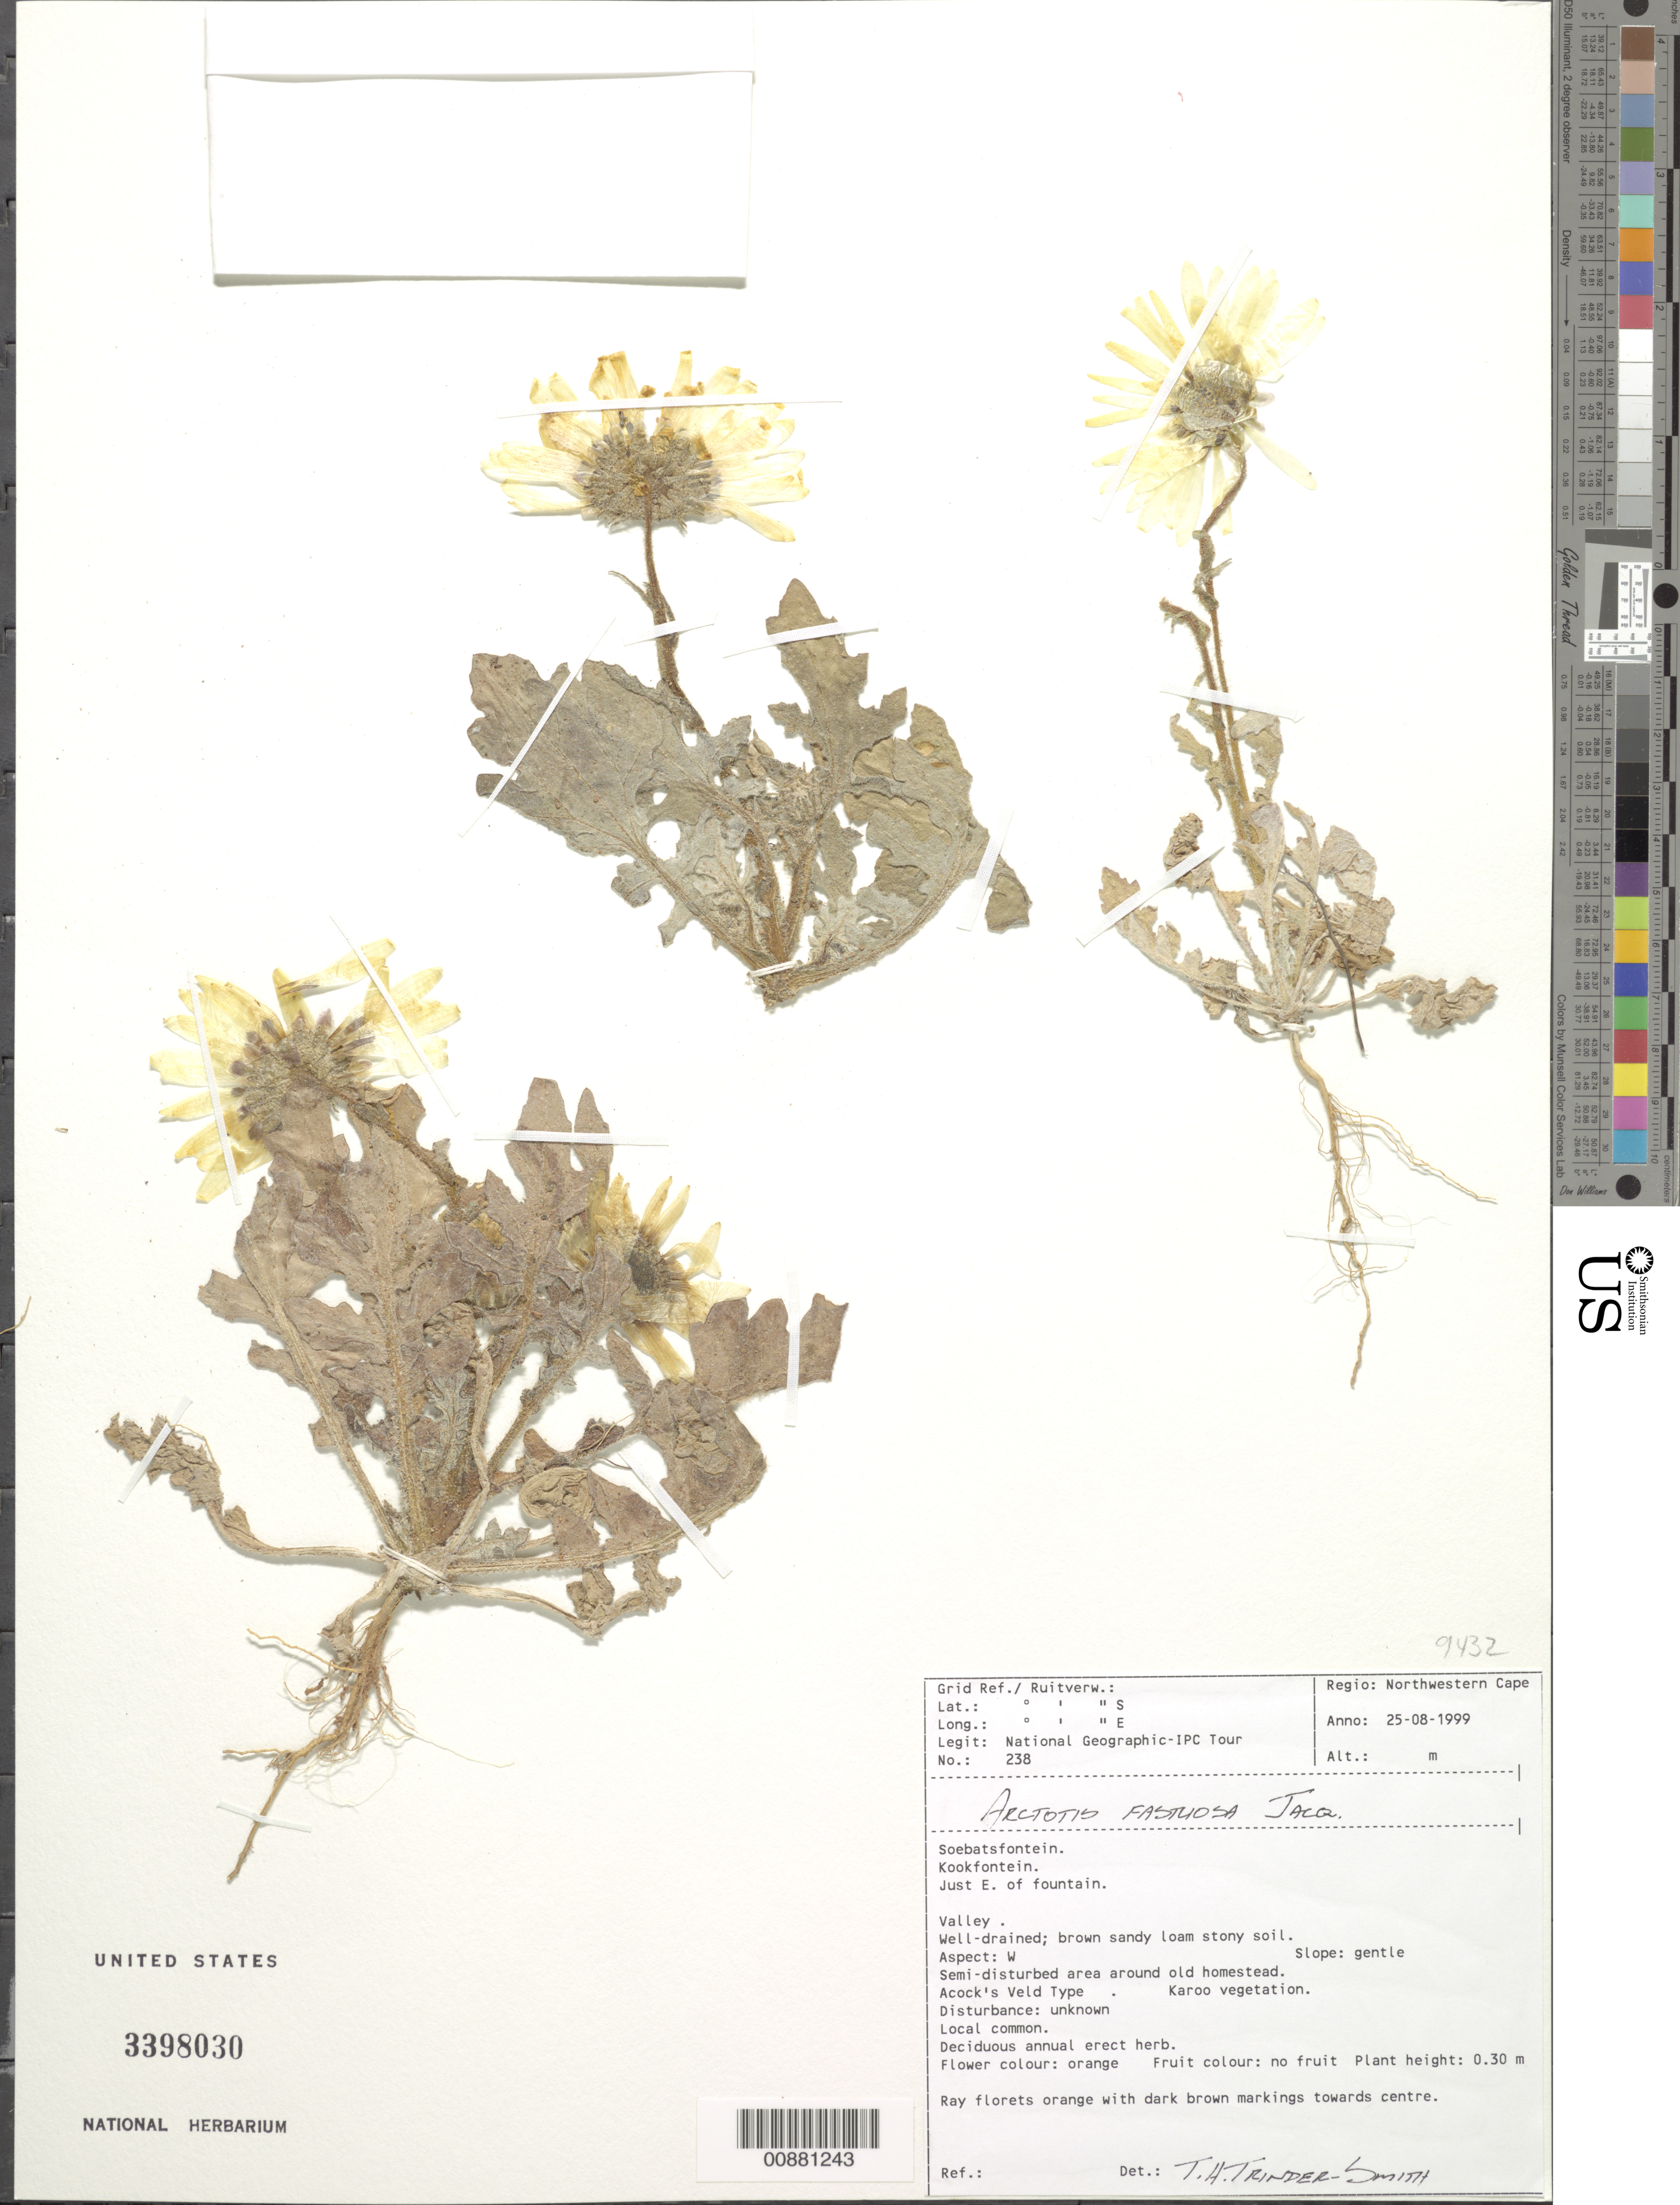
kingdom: Plantae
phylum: Tracheophyta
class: Magnoliopsida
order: Asterales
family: Asteraceae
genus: Arctotis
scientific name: Arctotis fastuosa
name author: Jacq.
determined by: Trinder-Smith, T. H.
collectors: National Geographic IPC T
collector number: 238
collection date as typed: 25 August 1999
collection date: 1999-08-25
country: South Africa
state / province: Northern Cape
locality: Soebatsfontein, Kookfontein, just E. of fountain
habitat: Valley; well-drained, brown sandy loam stony soil; W aspect; gentle slope; semi-disturbed area around old homestead; karoo vegetation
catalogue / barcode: US 3398030